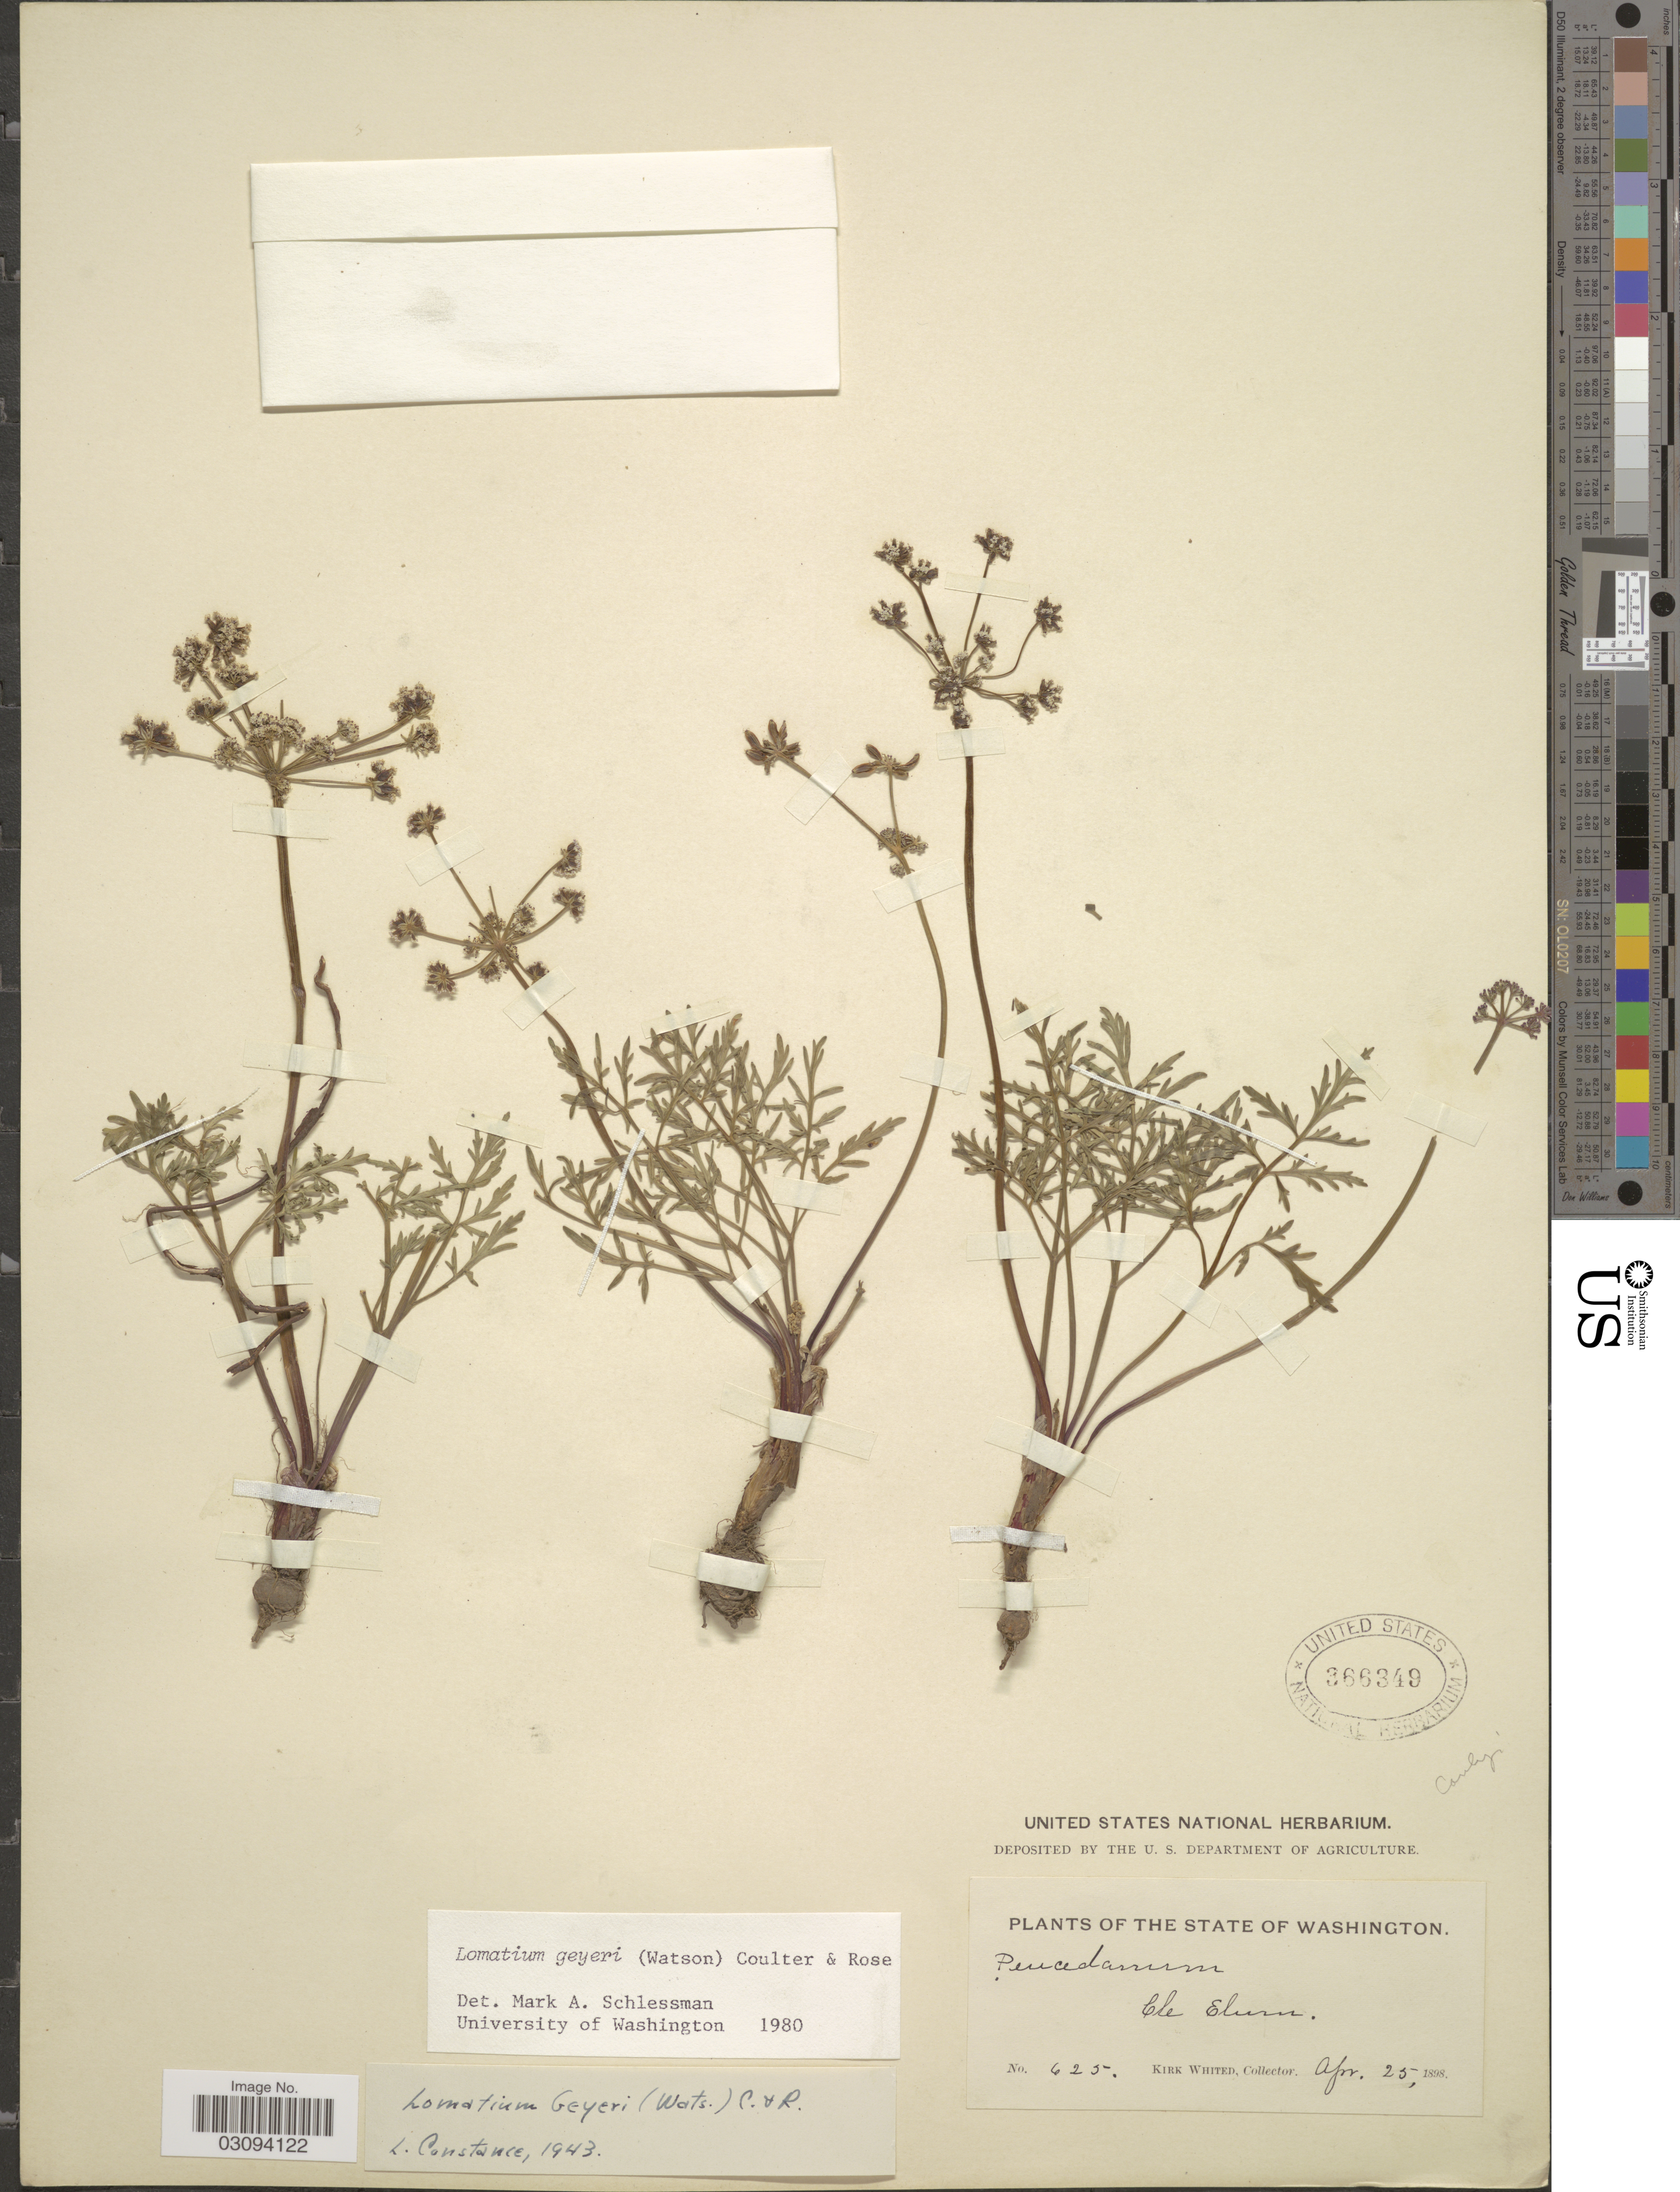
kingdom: Plantae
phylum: Tracheophyta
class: Magnoliopsida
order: Apiales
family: Apiaceae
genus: Lomatium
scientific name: Lomatium geyeri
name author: (S. Watson) J.M. Coult. & Rose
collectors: K. Whited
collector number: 625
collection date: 1898-04-25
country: United States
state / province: Washington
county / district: Kittitas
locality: Cle Elum.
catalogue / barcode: US 366349